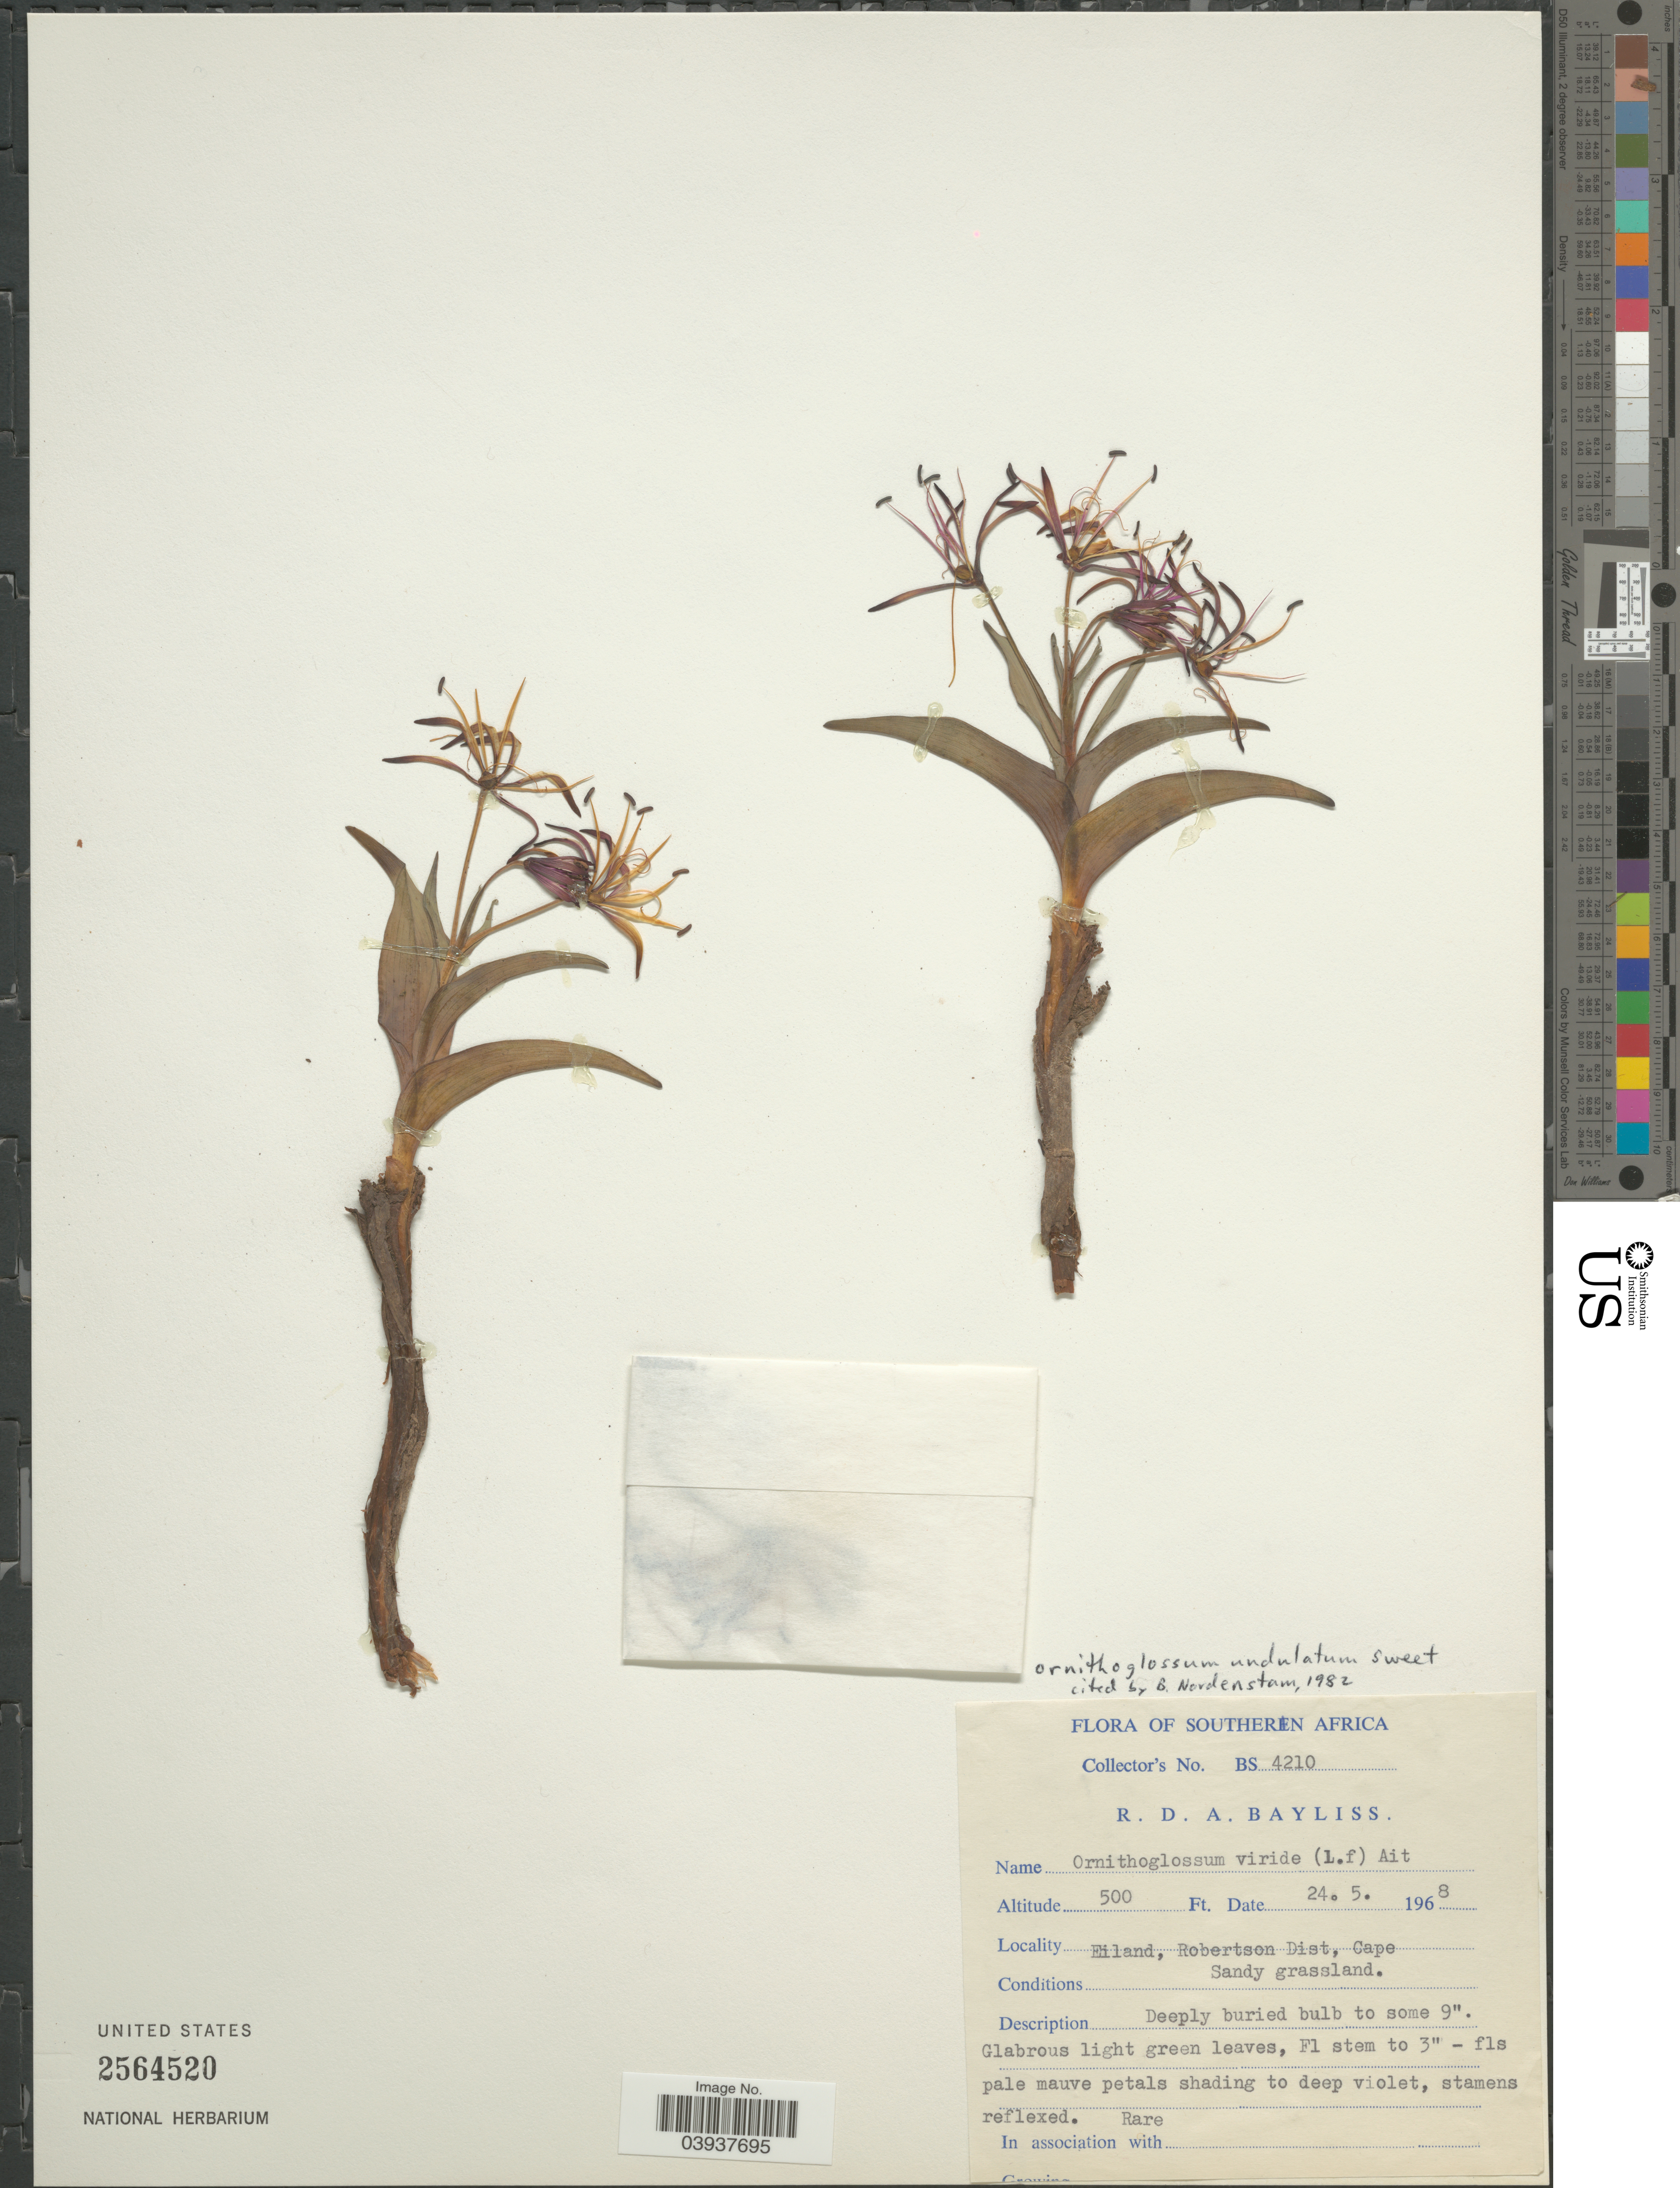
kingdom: Plantae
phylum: Tracheophyta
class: Liliopsida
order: Liliales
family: Colchicaceae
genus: Ornithoglossum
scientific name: Ornithoglossum undulatum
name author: Sweet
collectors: R. Bayliss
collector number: BS4210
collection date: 1968-05-24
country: South Africa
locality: Southern Africa. Eiland, Robertson Dist, Cape Sandy grassland.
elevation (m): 152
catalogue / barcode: US 2564520